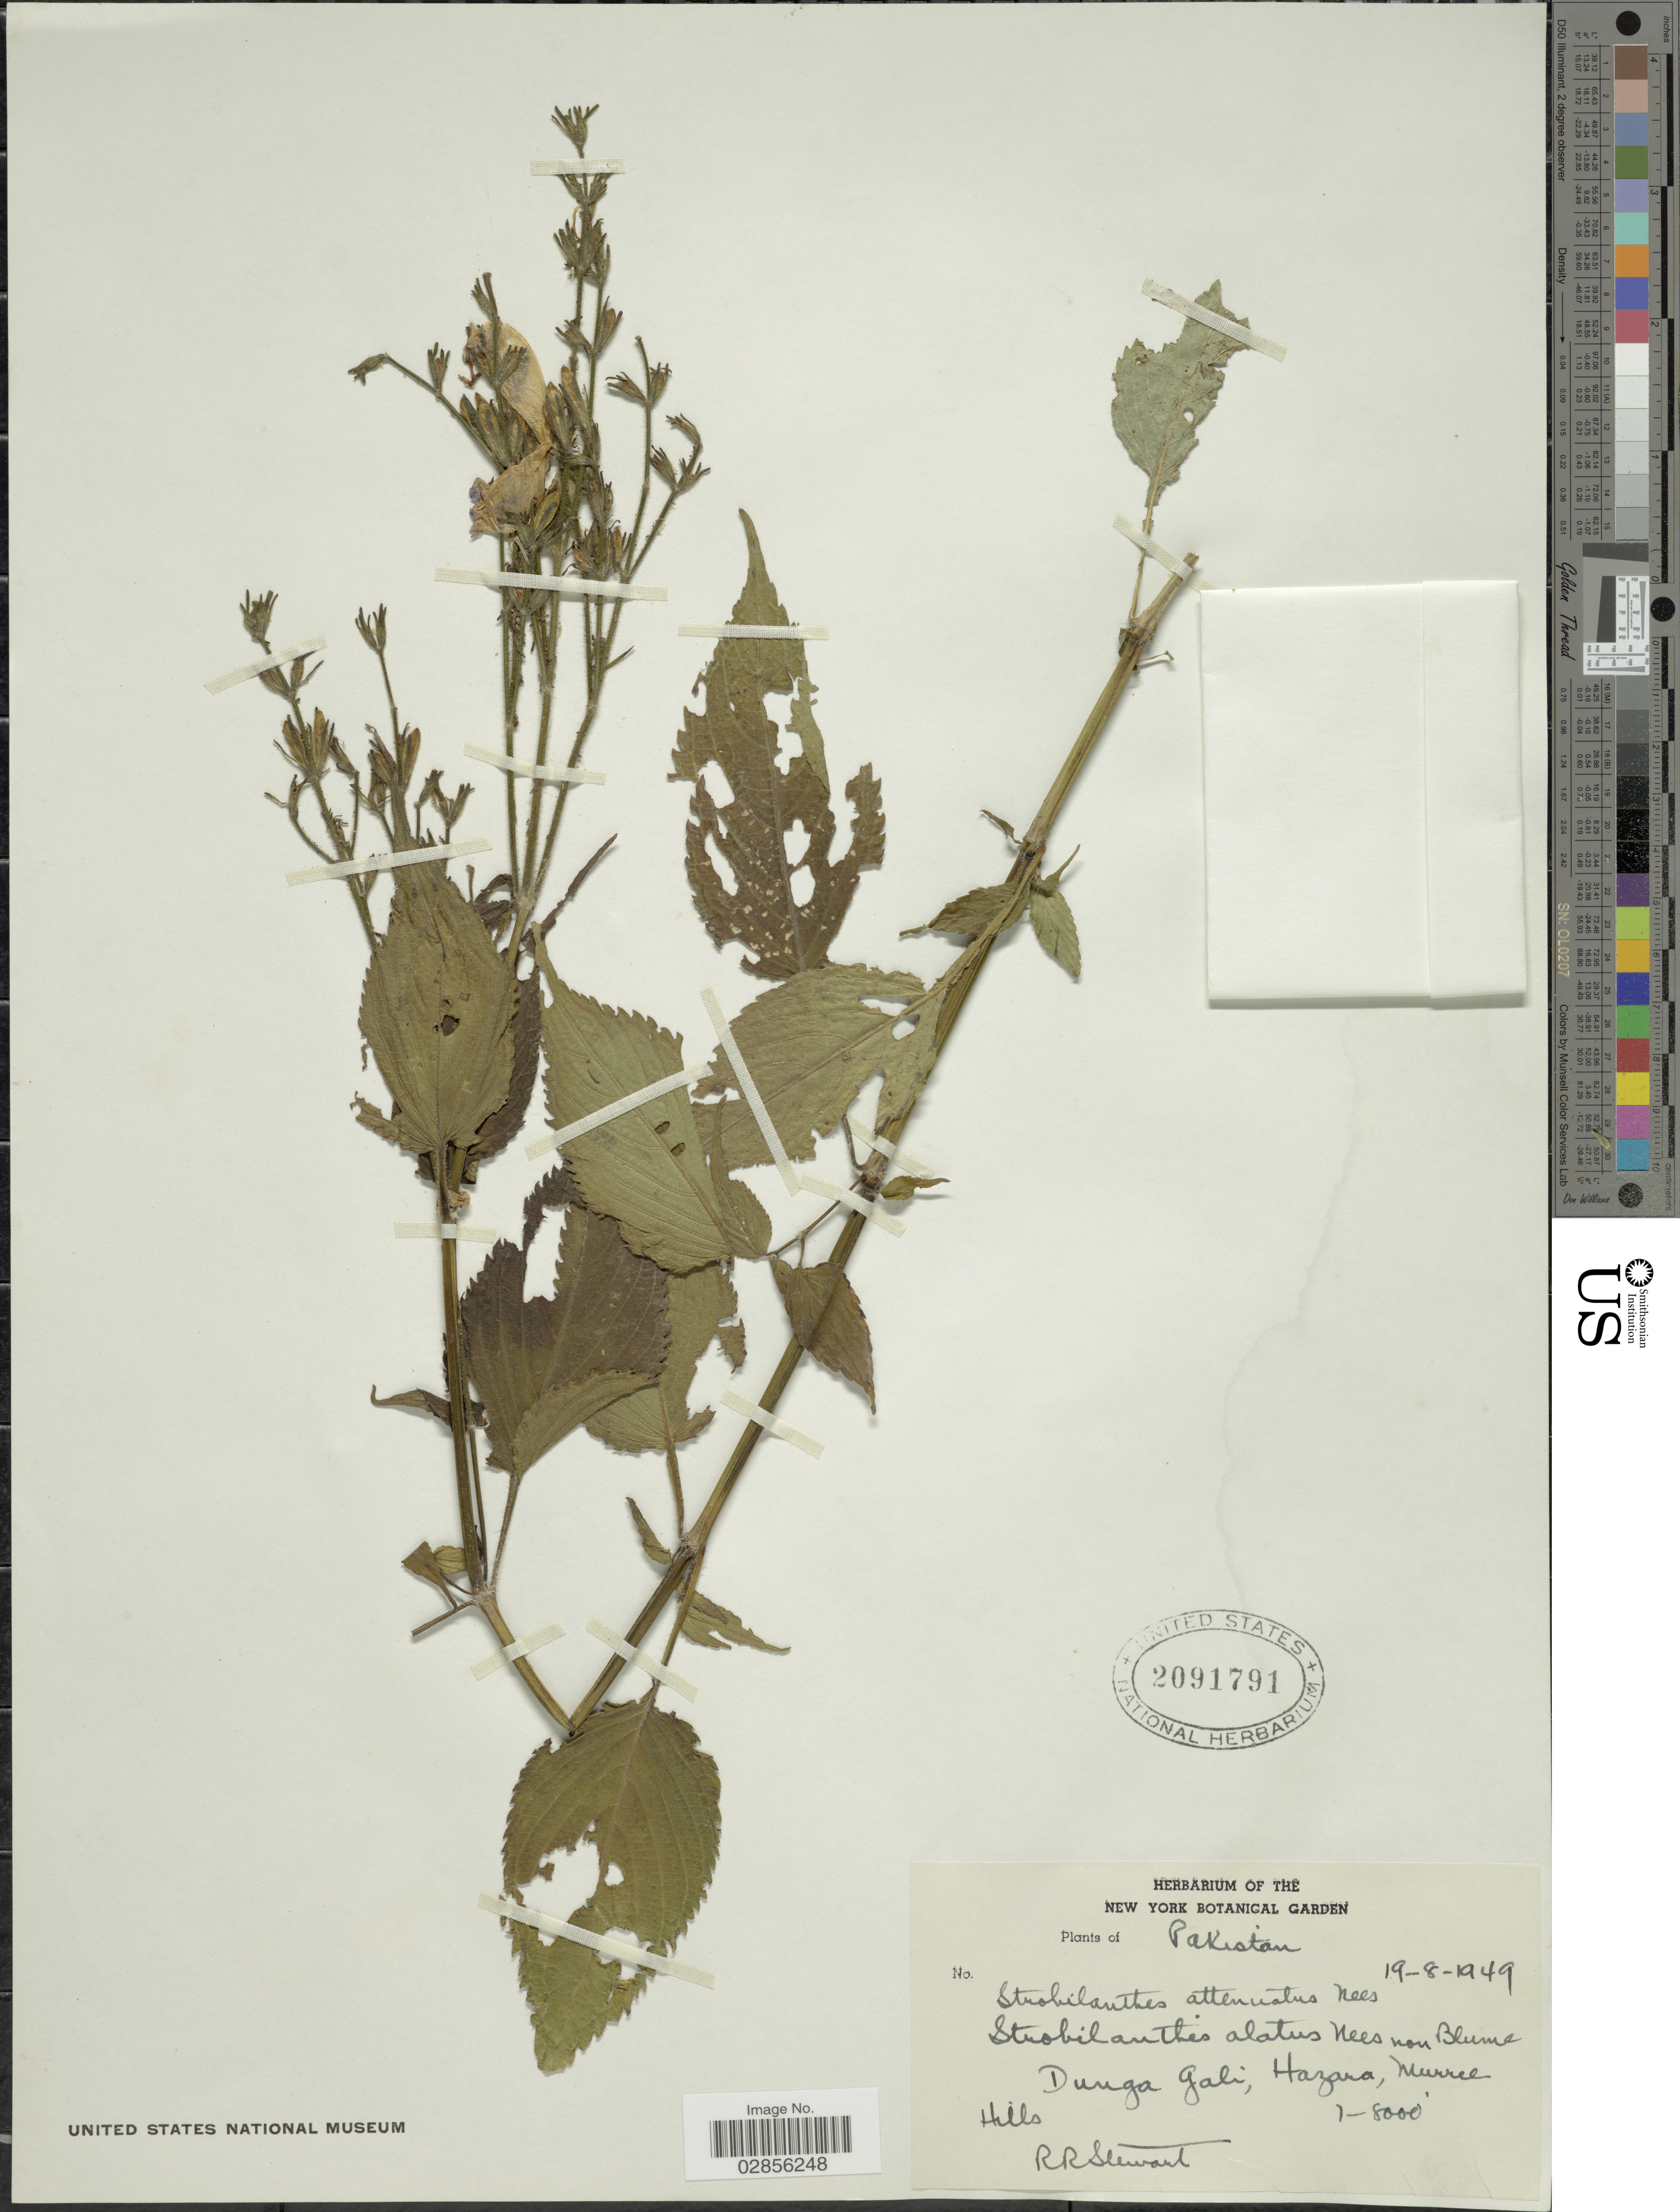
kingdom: Plantae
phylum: Tracheophyta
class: Magnoliopsida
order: Lamiales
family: Acanthaceae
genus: Strobilanthes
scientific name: Strobilanthes attenuata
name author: (Wall. ex Nees) Jacq. ex Nees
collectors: R. R. Stewart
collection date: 1949-08-19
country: Pakistan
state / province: Khyber Pakhtunkhwa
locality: Dunga Gali, Hazara, Murree Hills.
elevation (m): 2134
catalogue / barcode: US 2091791